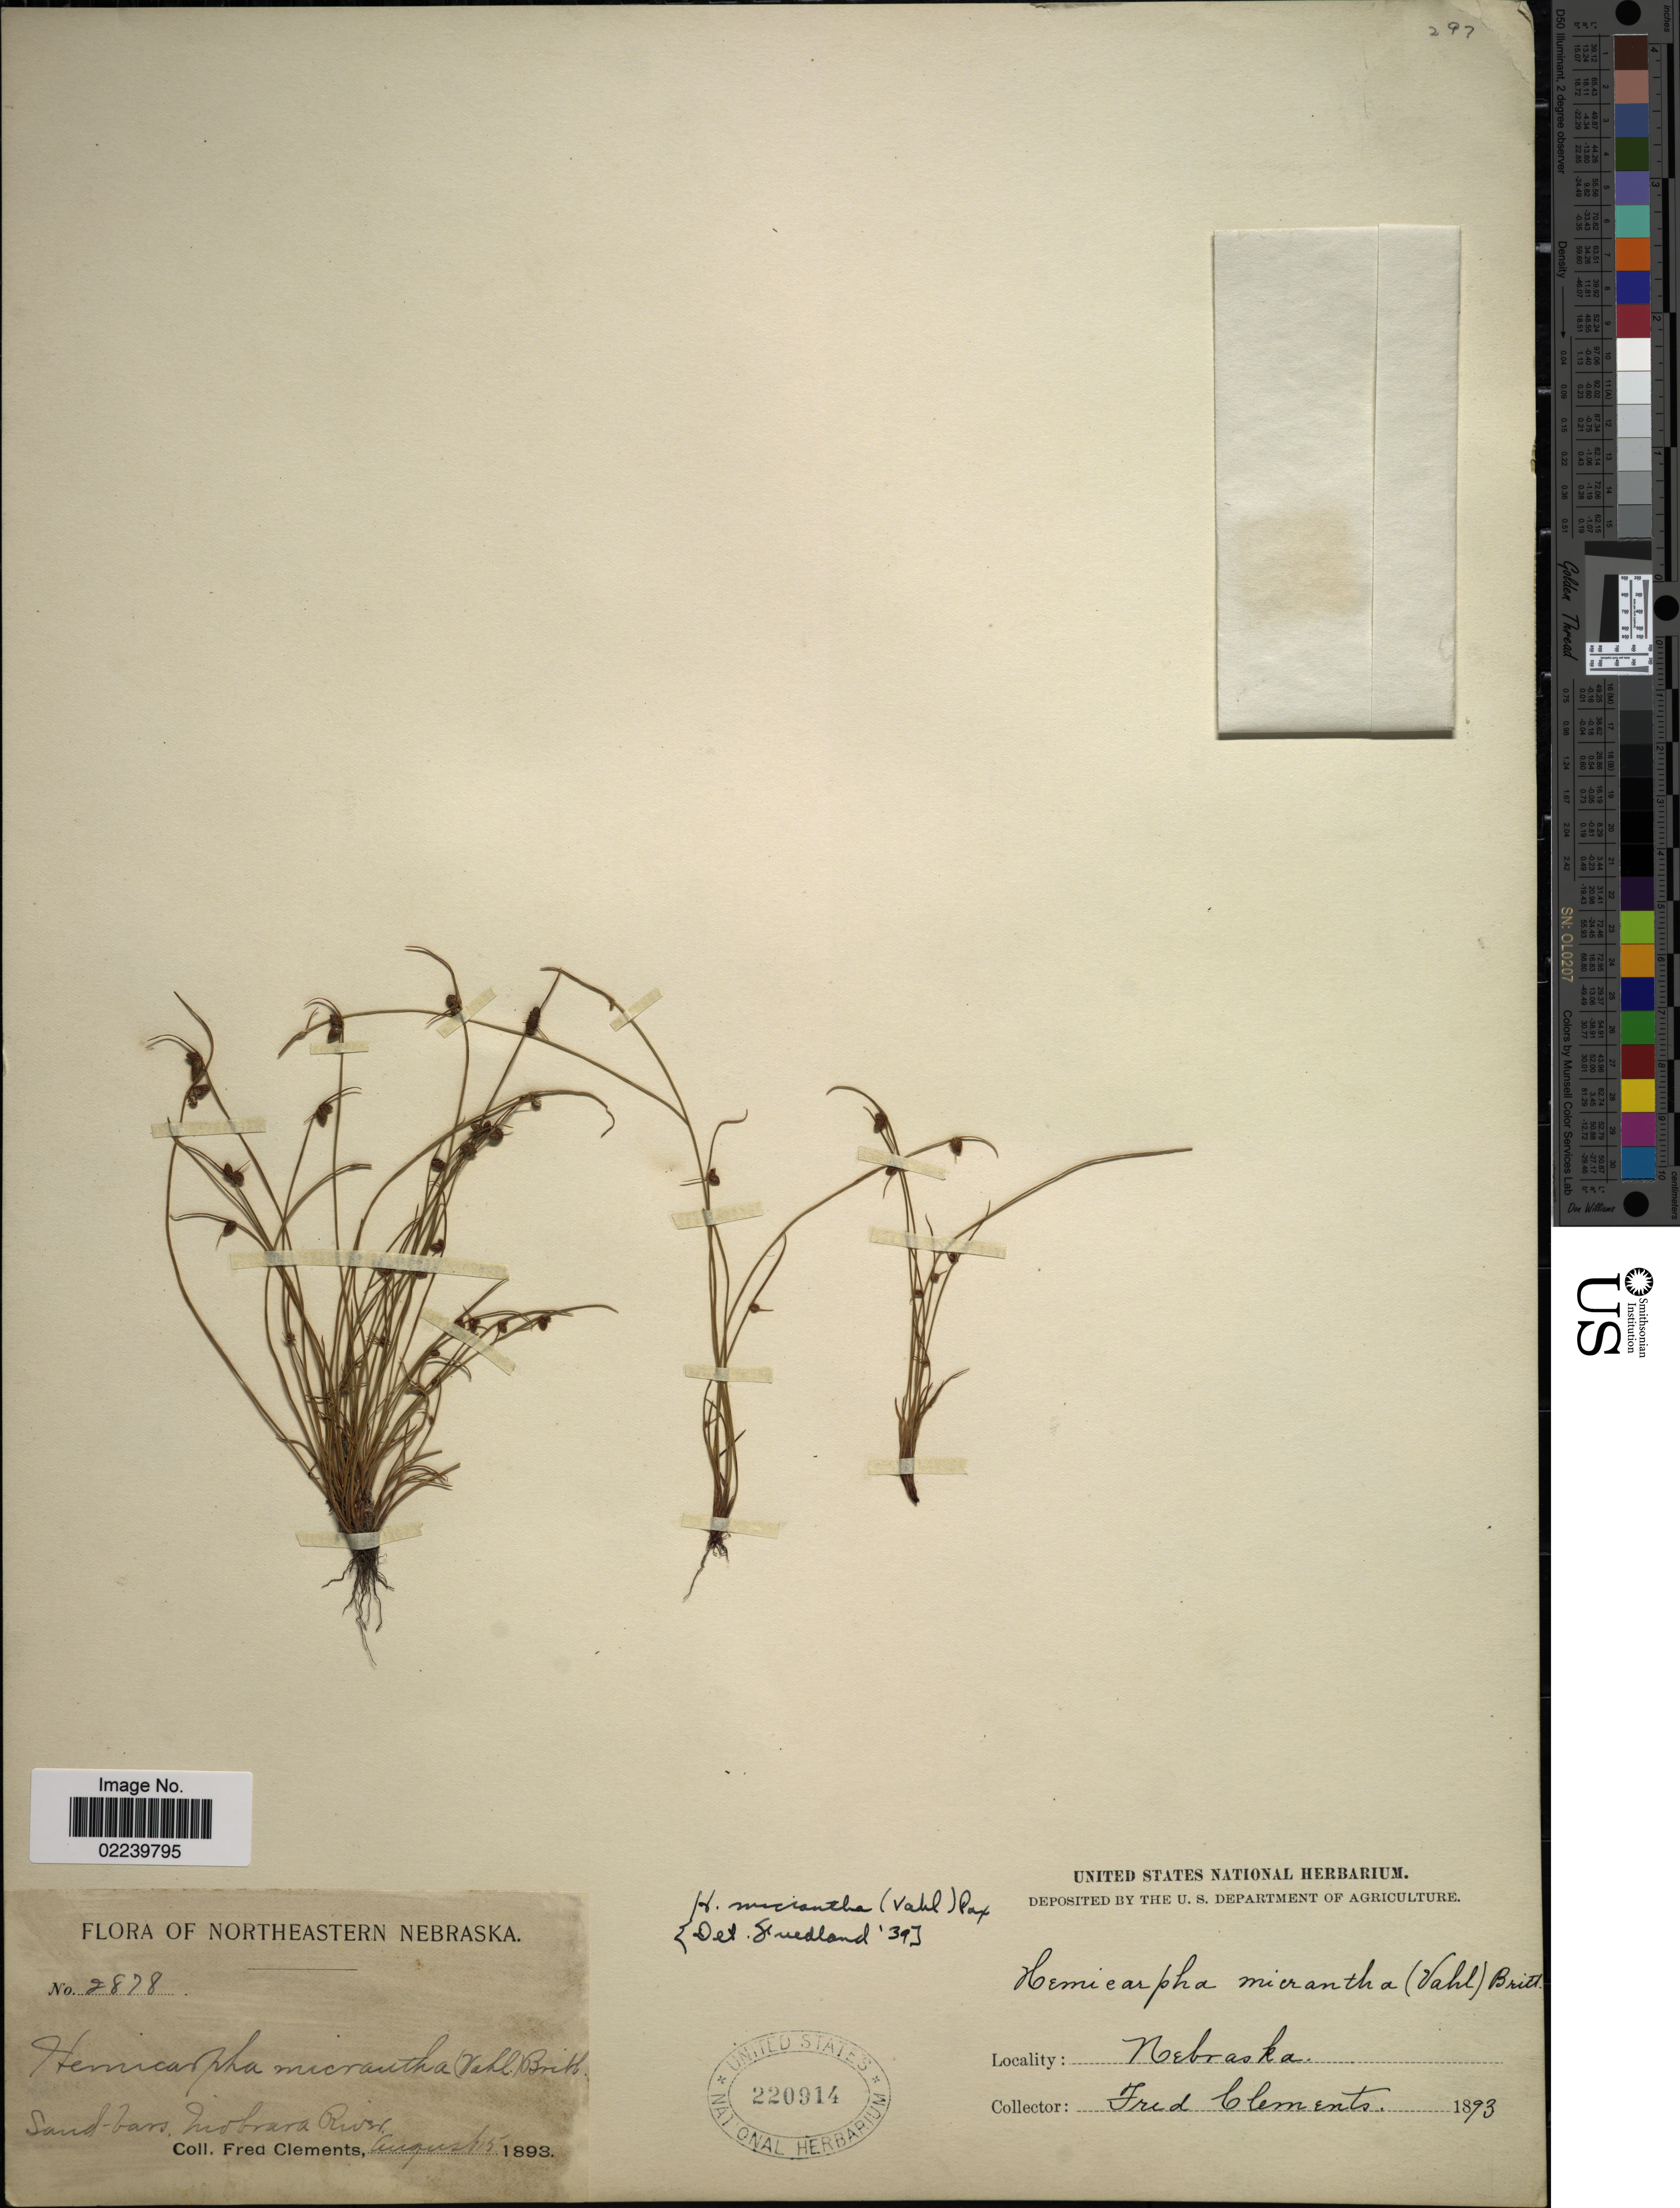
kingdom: Plantae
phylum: Tracheophyta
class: Liliopsida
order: Poales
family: Cyperaceae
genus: Cyperus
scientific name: Cyperus subsquarrosus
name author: (Muhl.) Bauters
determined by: Strong, M. T., (US), Smithsonian Institution - National Museum of Natural History (UNITED STATES)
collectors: F. E. Clements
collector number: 2878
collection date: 1893-08-05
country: United States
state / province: Nebraska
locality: Mobrara River, Northeastern Nebraska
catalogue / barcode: US 220914